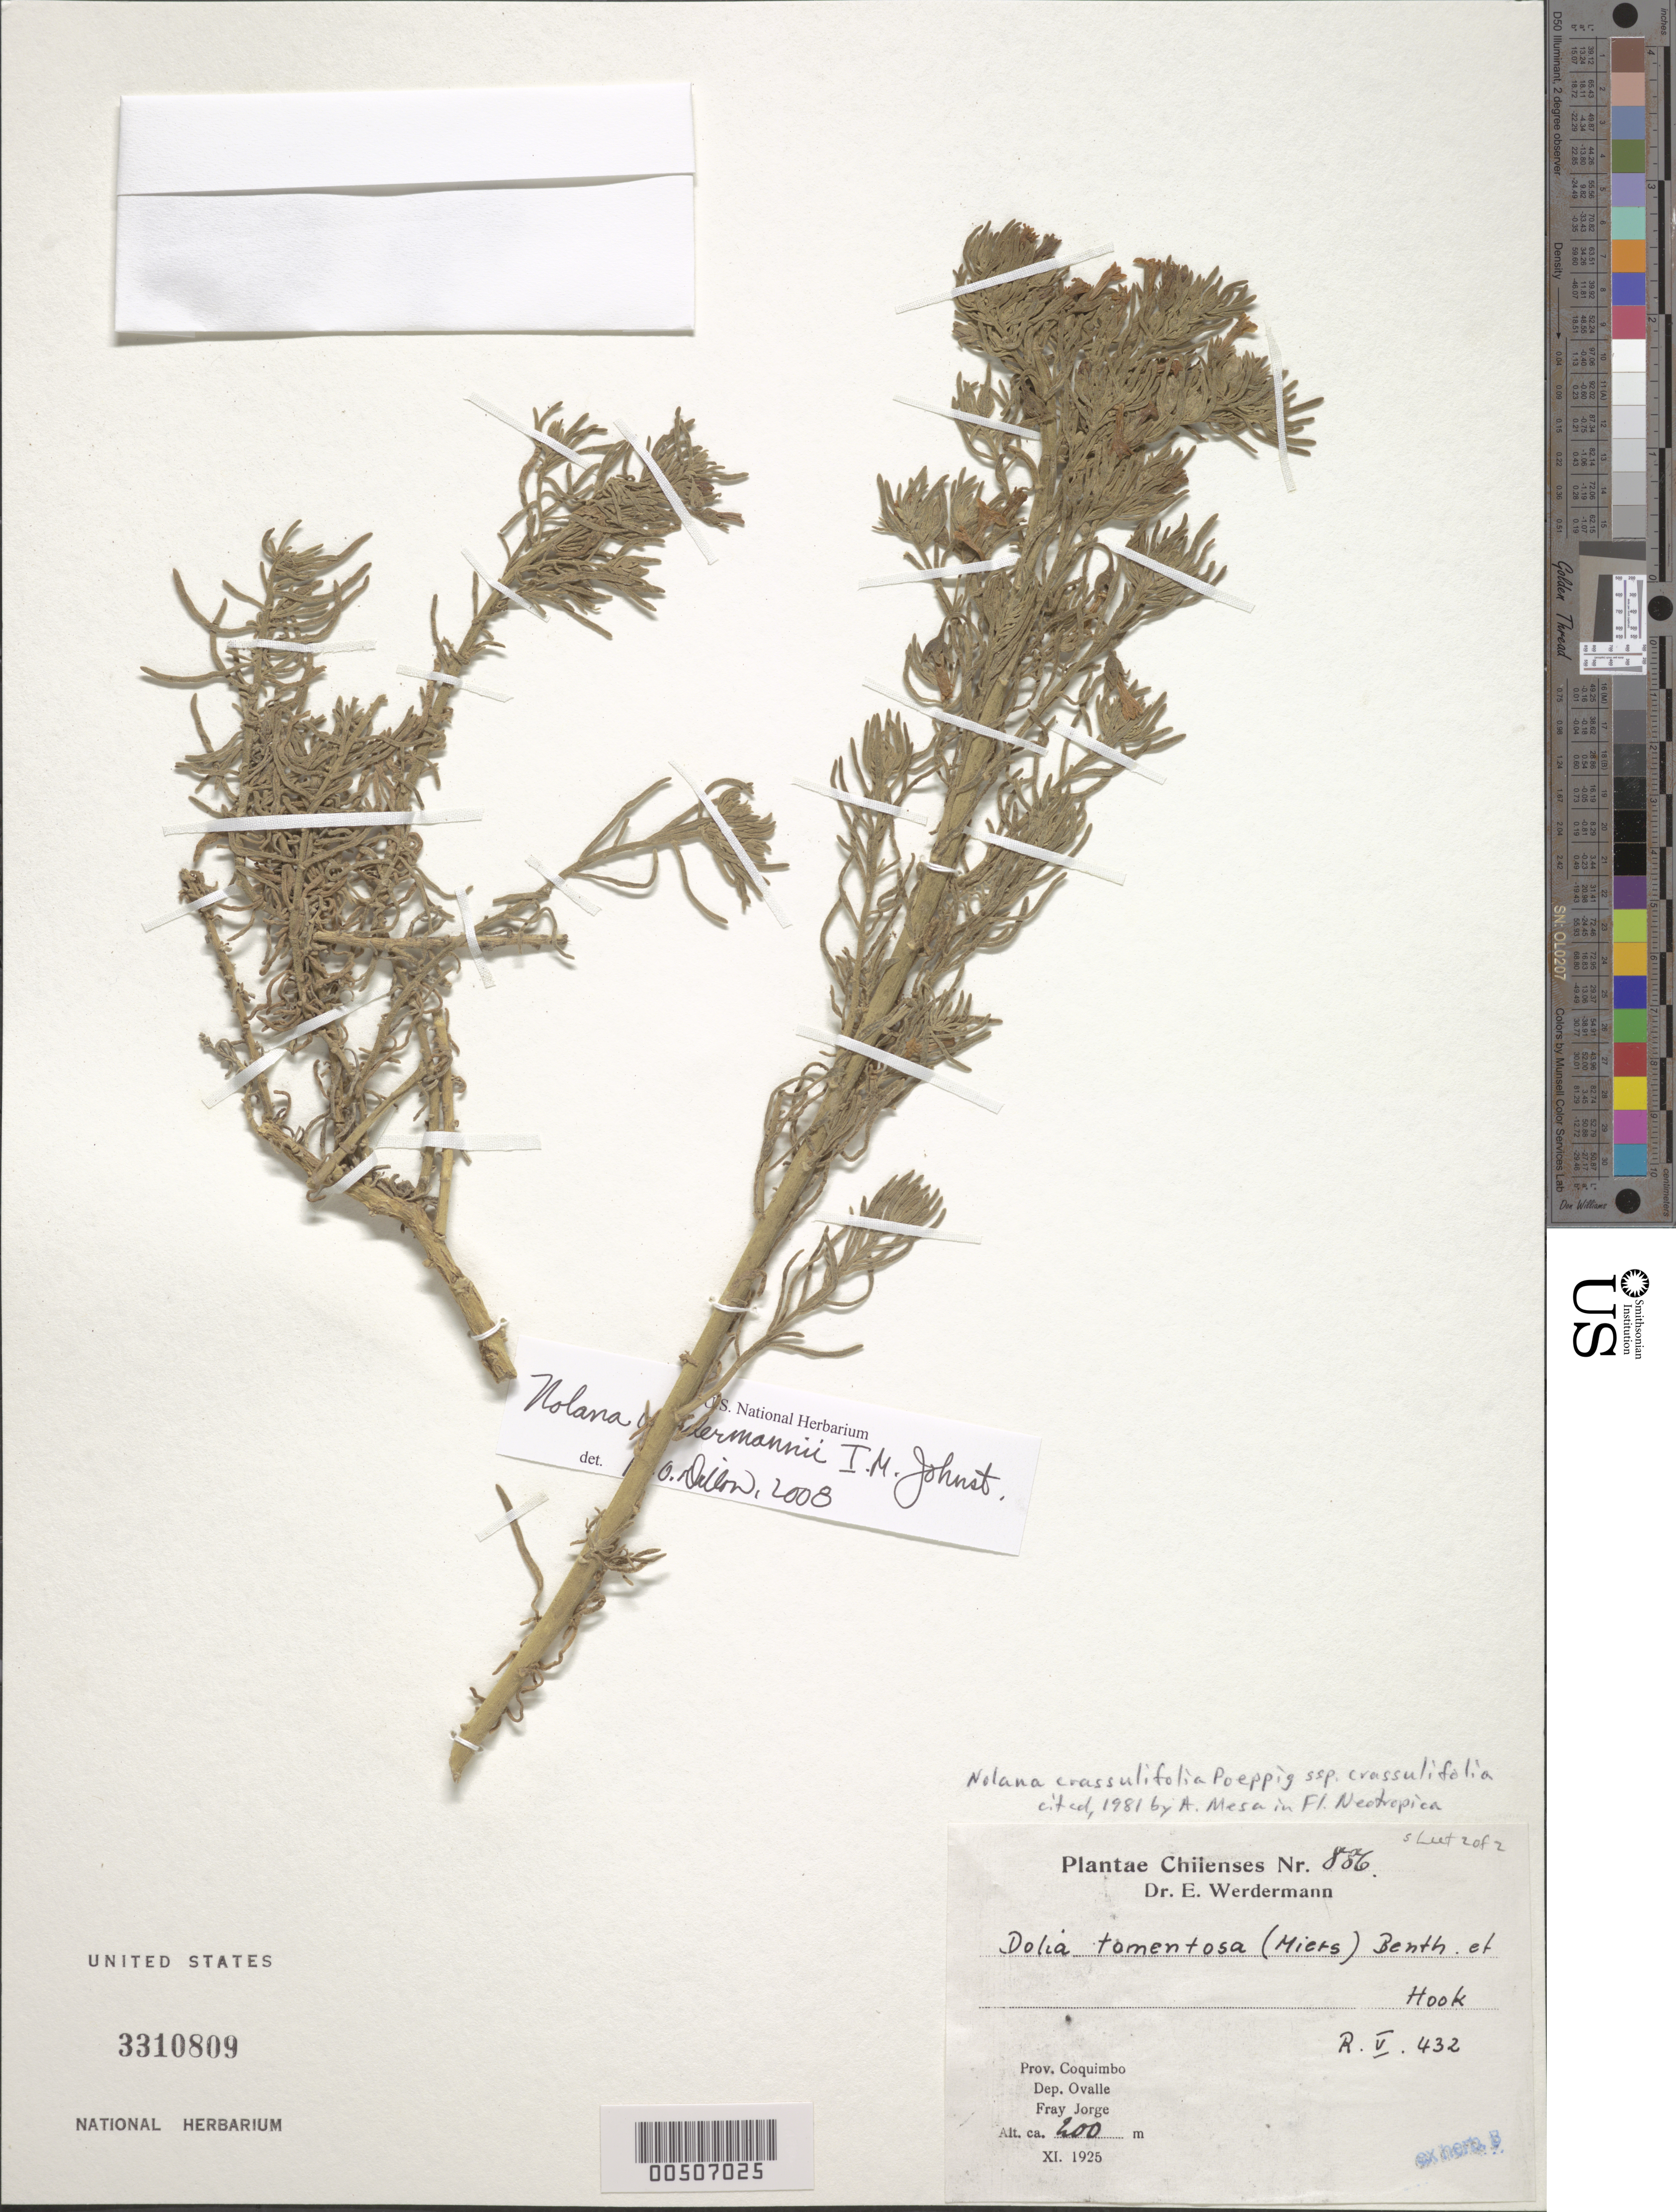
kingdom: Plantae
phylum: Tracheophyta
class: Magnoliopsida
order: Solanales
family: Solanaceae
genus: Dolia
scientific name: Dolia tomentosa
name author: (Lindl.) Benth. & Hook. f.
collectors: E. Werdermann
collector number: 886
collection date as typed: Nov 1925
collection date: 1925-11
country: Chile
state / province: Coquimbo (IV)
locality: Ovalle dept., fray jorge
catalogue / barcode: US 3310809